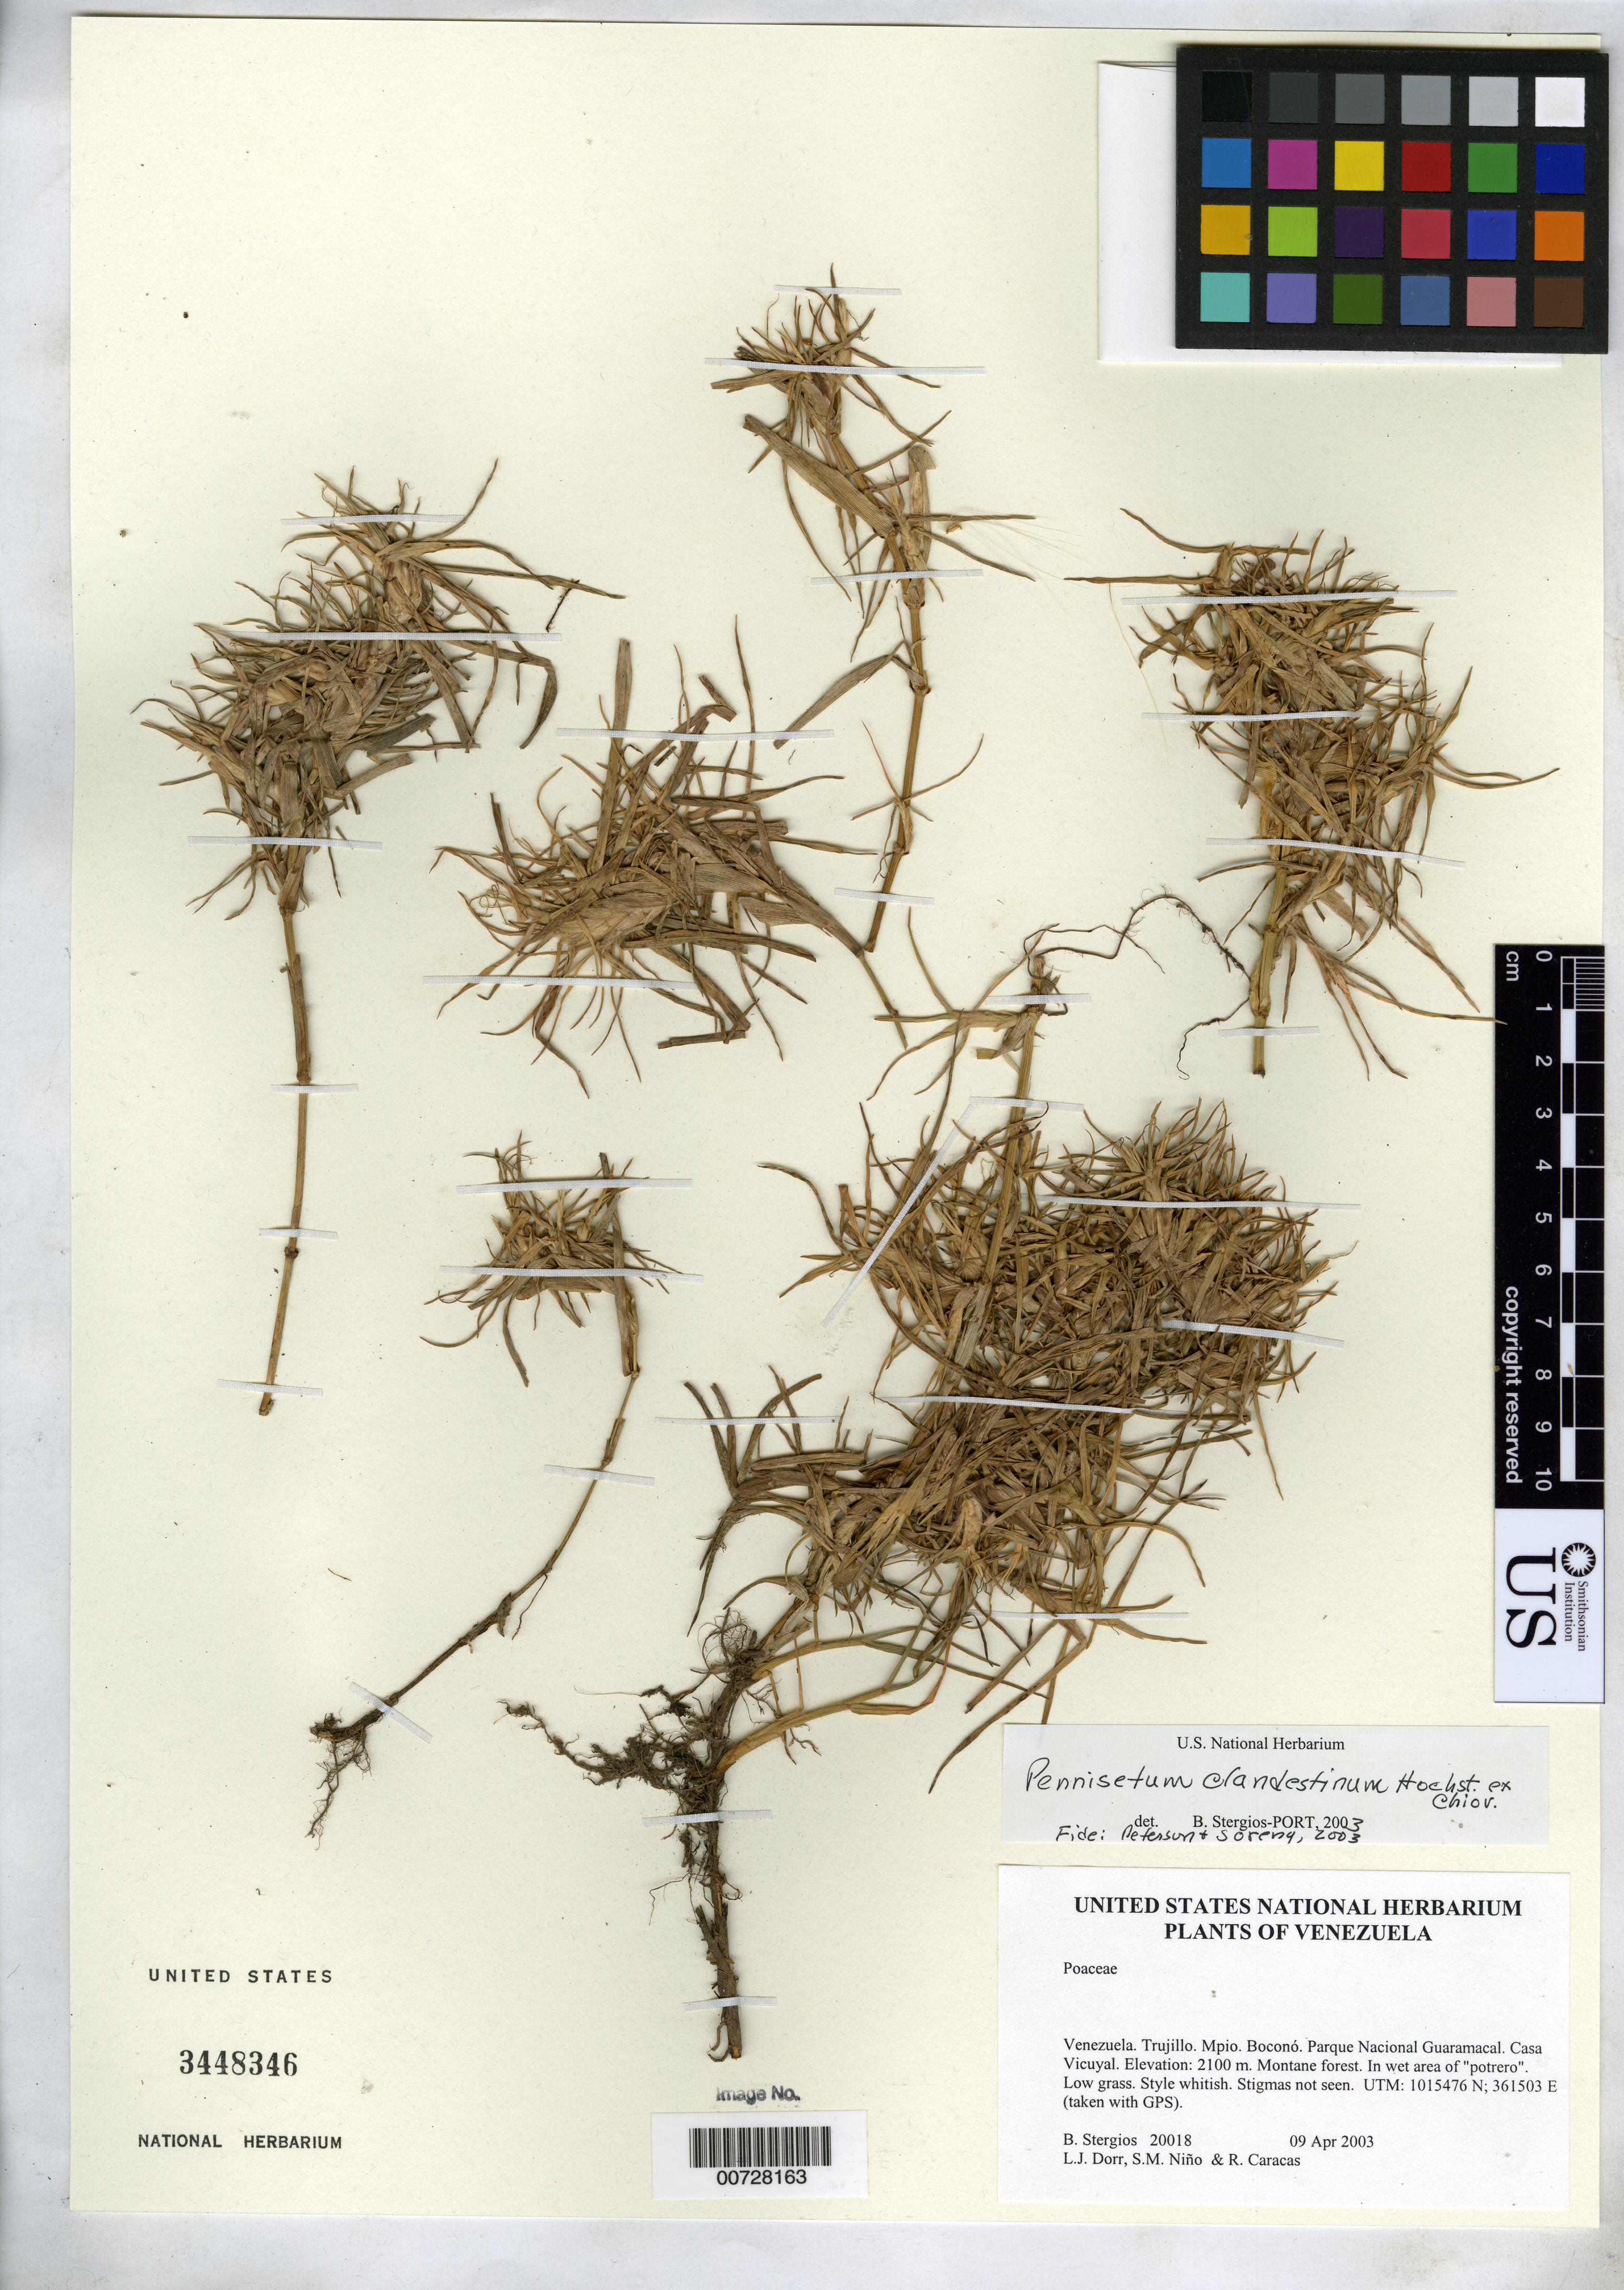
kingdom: Plantae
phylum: Tracheophyta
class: Liliopsida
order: Poales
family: Poaceae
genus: Cenchrus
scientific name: Cenchrus clandestinus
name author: (Hochst. & Chiov.) Morrone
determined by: Dorr, L. J., (BOT), Smithsonian Institution - National Museum of Natural History (UNITED STATES)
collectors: B. G. Stergios, L. J. Dorr, S. M. Niño & R. Caracas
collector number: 20018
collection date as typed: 09 Apr 2003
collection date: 2003-04-09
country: Venezuela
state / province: Trujillo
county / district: Boconó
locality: Parque Nacional Guaramacal. Casa Vicuyal.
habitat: Montane forest. In wet area of "potrero"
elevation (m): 2100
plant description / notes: PORT, US, VEN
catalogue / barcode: US 3448346